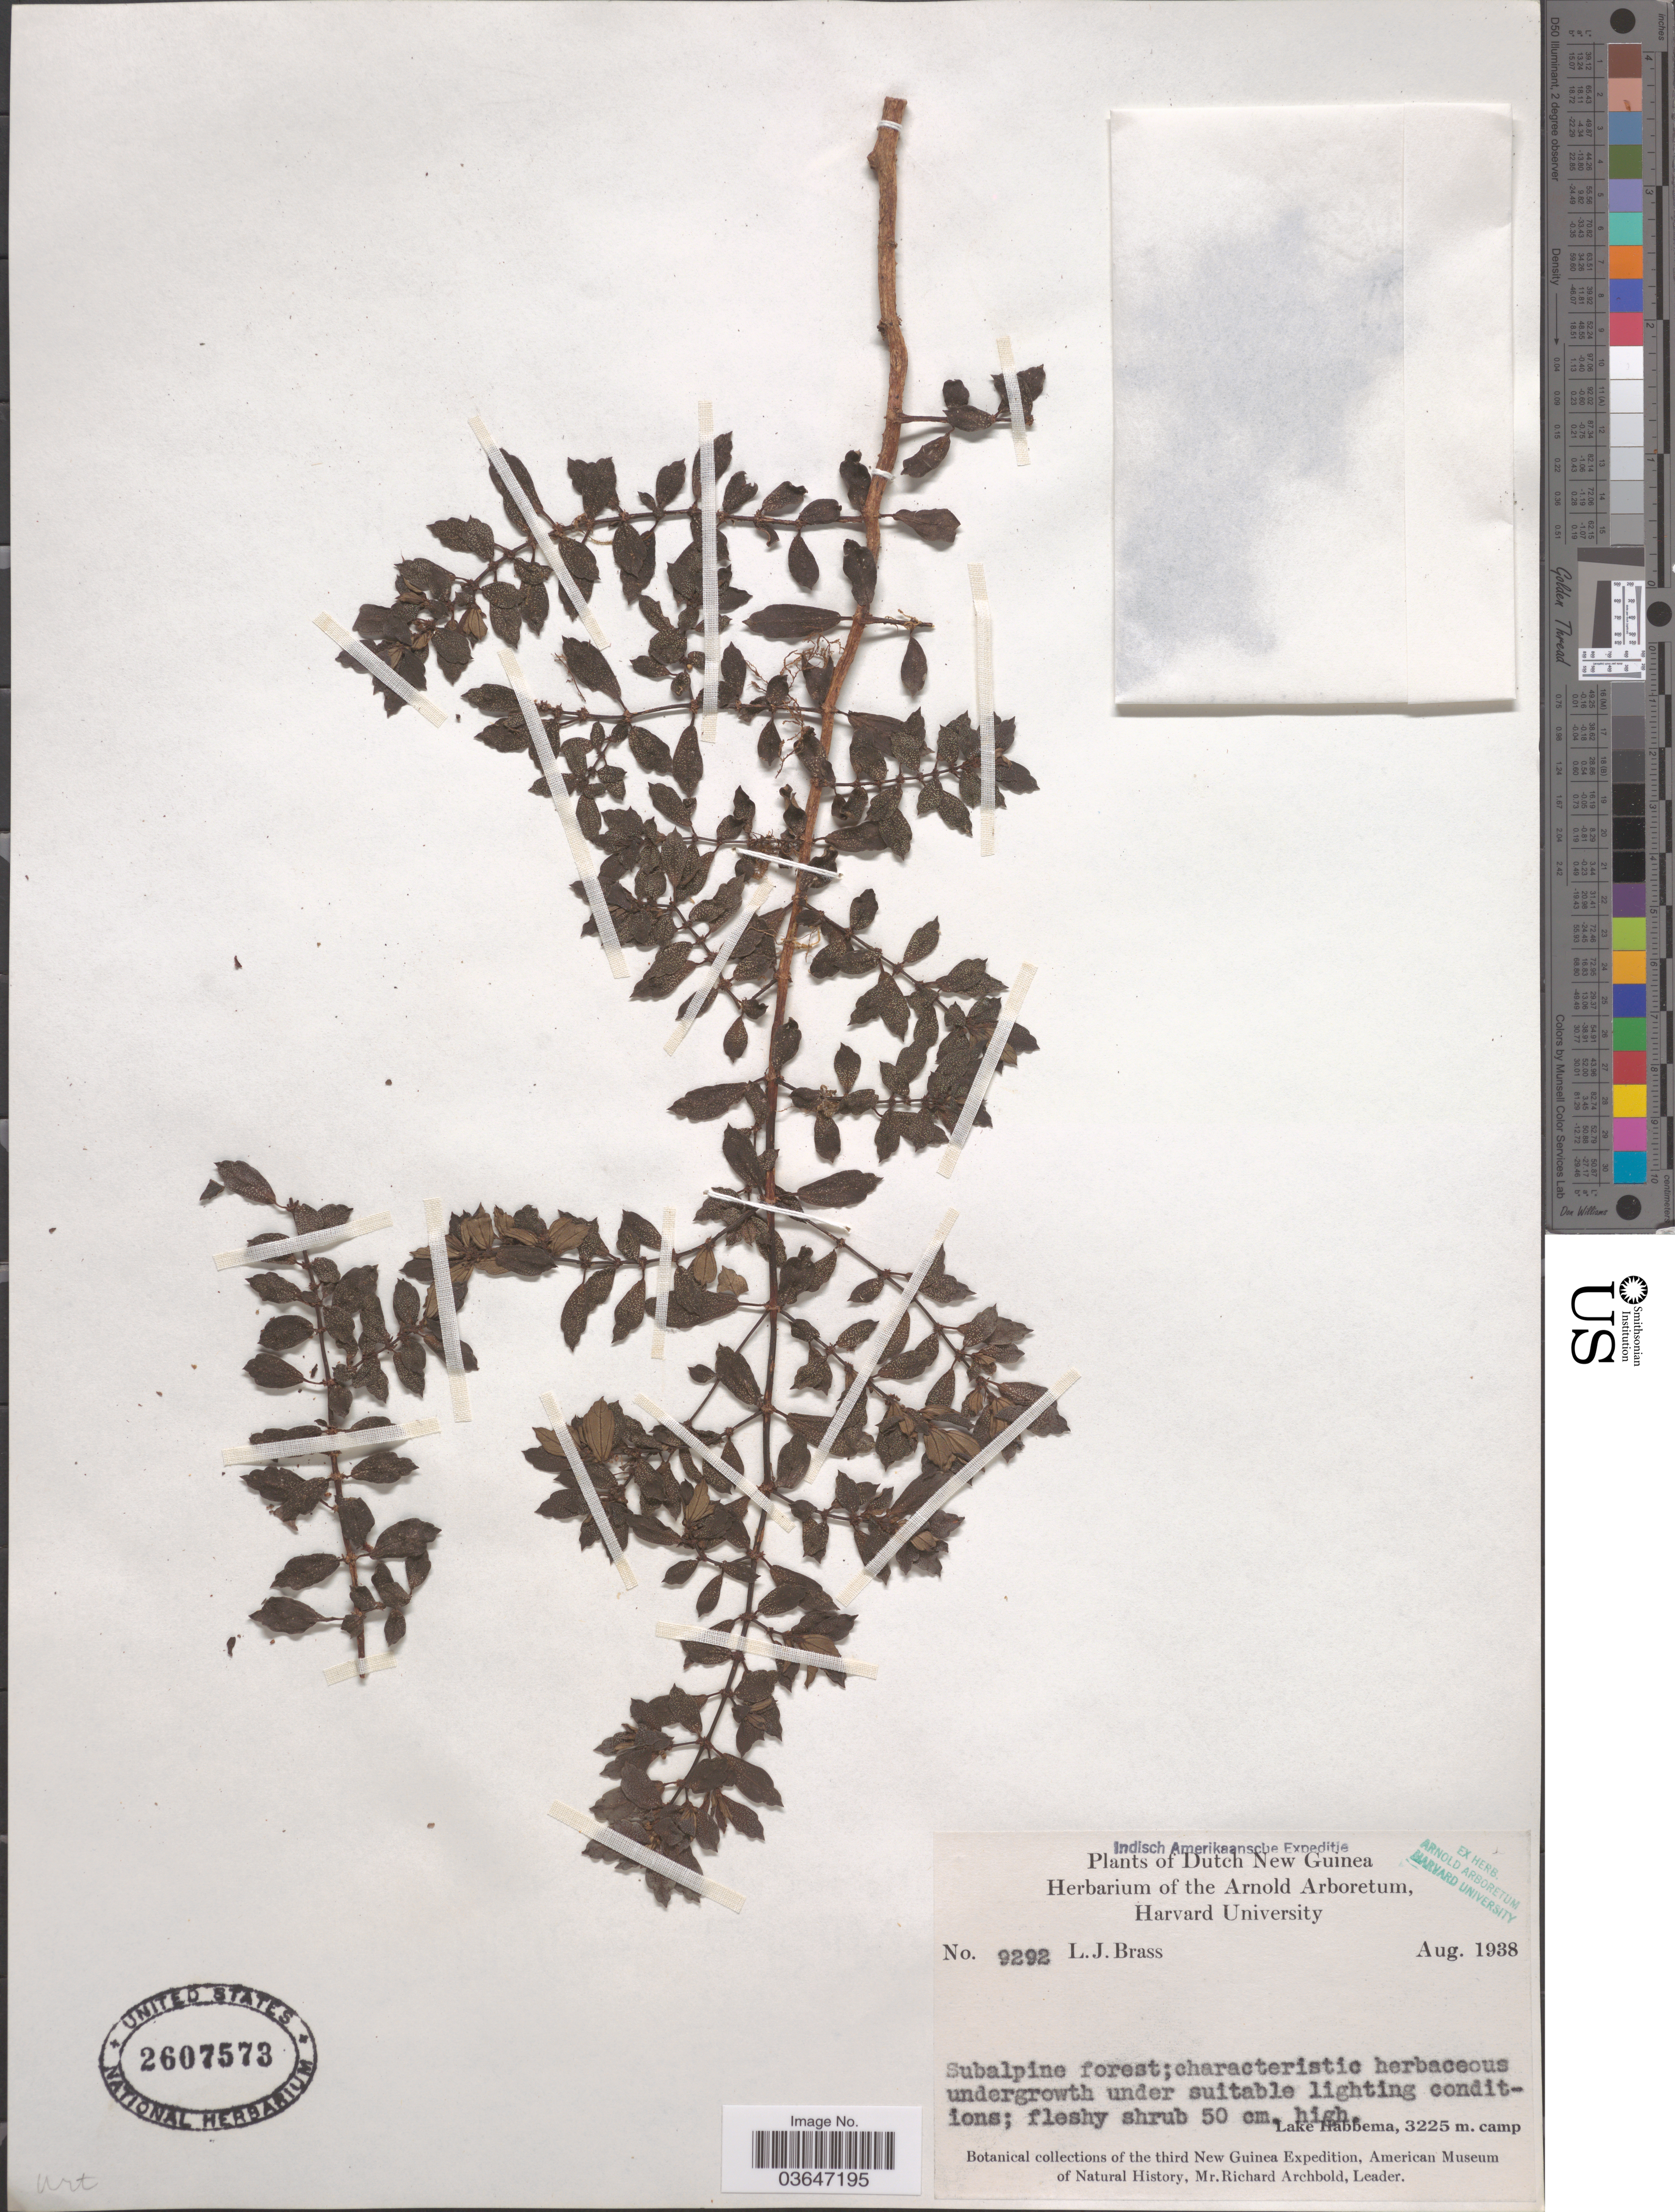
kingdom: Plantae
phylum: Tracheophyta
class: Magnoliopsida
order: Proteales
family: Proteaceae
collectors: L. J. Brass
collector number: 9292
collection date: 1938-08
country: Indonesia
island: New Guinea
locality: Dutch New Guinea. Lake Habbema.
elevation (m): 3225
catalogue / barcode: US 2607573